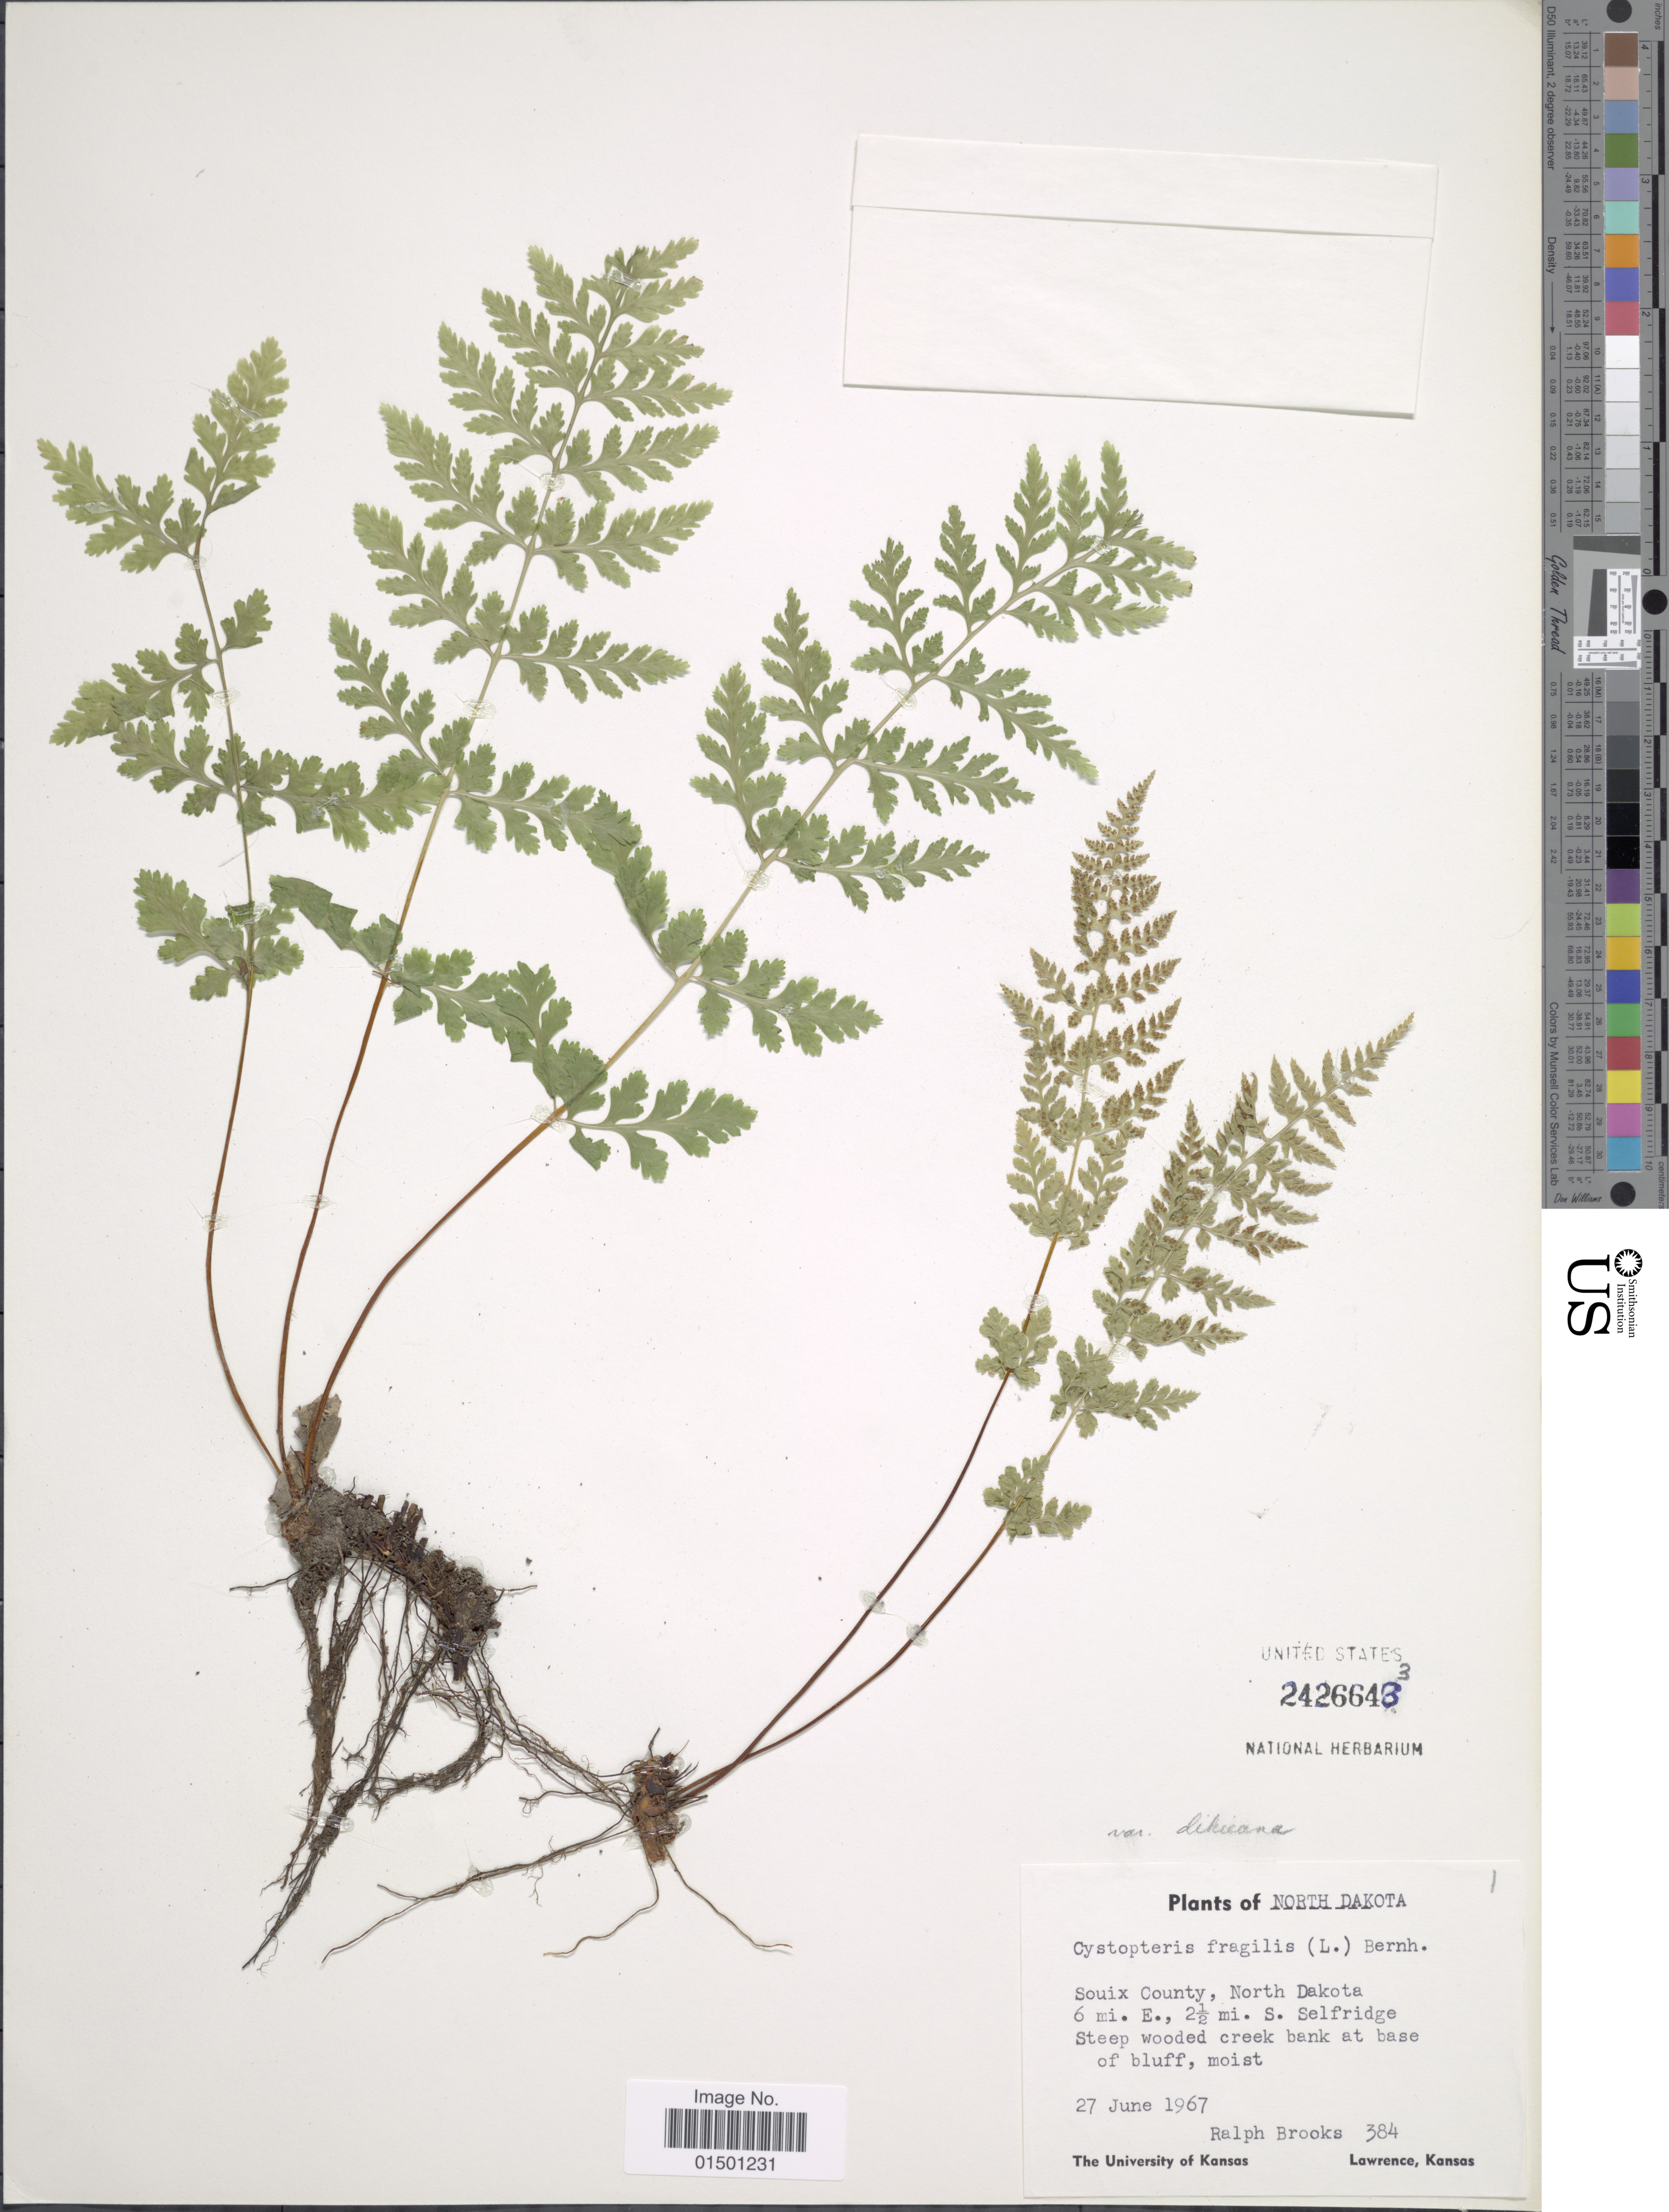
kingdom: Plantae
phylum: Tracheophyta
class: Polypodiopsida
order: Polypodiales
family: Cystopteridaceae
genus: Cystopteris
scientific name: Cystopteris fragilis var. dickieana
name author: B. Boivin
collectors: R. E. Brooks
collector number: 384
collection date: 1967-06-27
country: United States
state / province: North Dakota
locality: Souix County, North Dakota 6 mi. E., 2 1/2 mi. S. Selfridge Steep wooded creek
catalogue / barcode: US 2426643